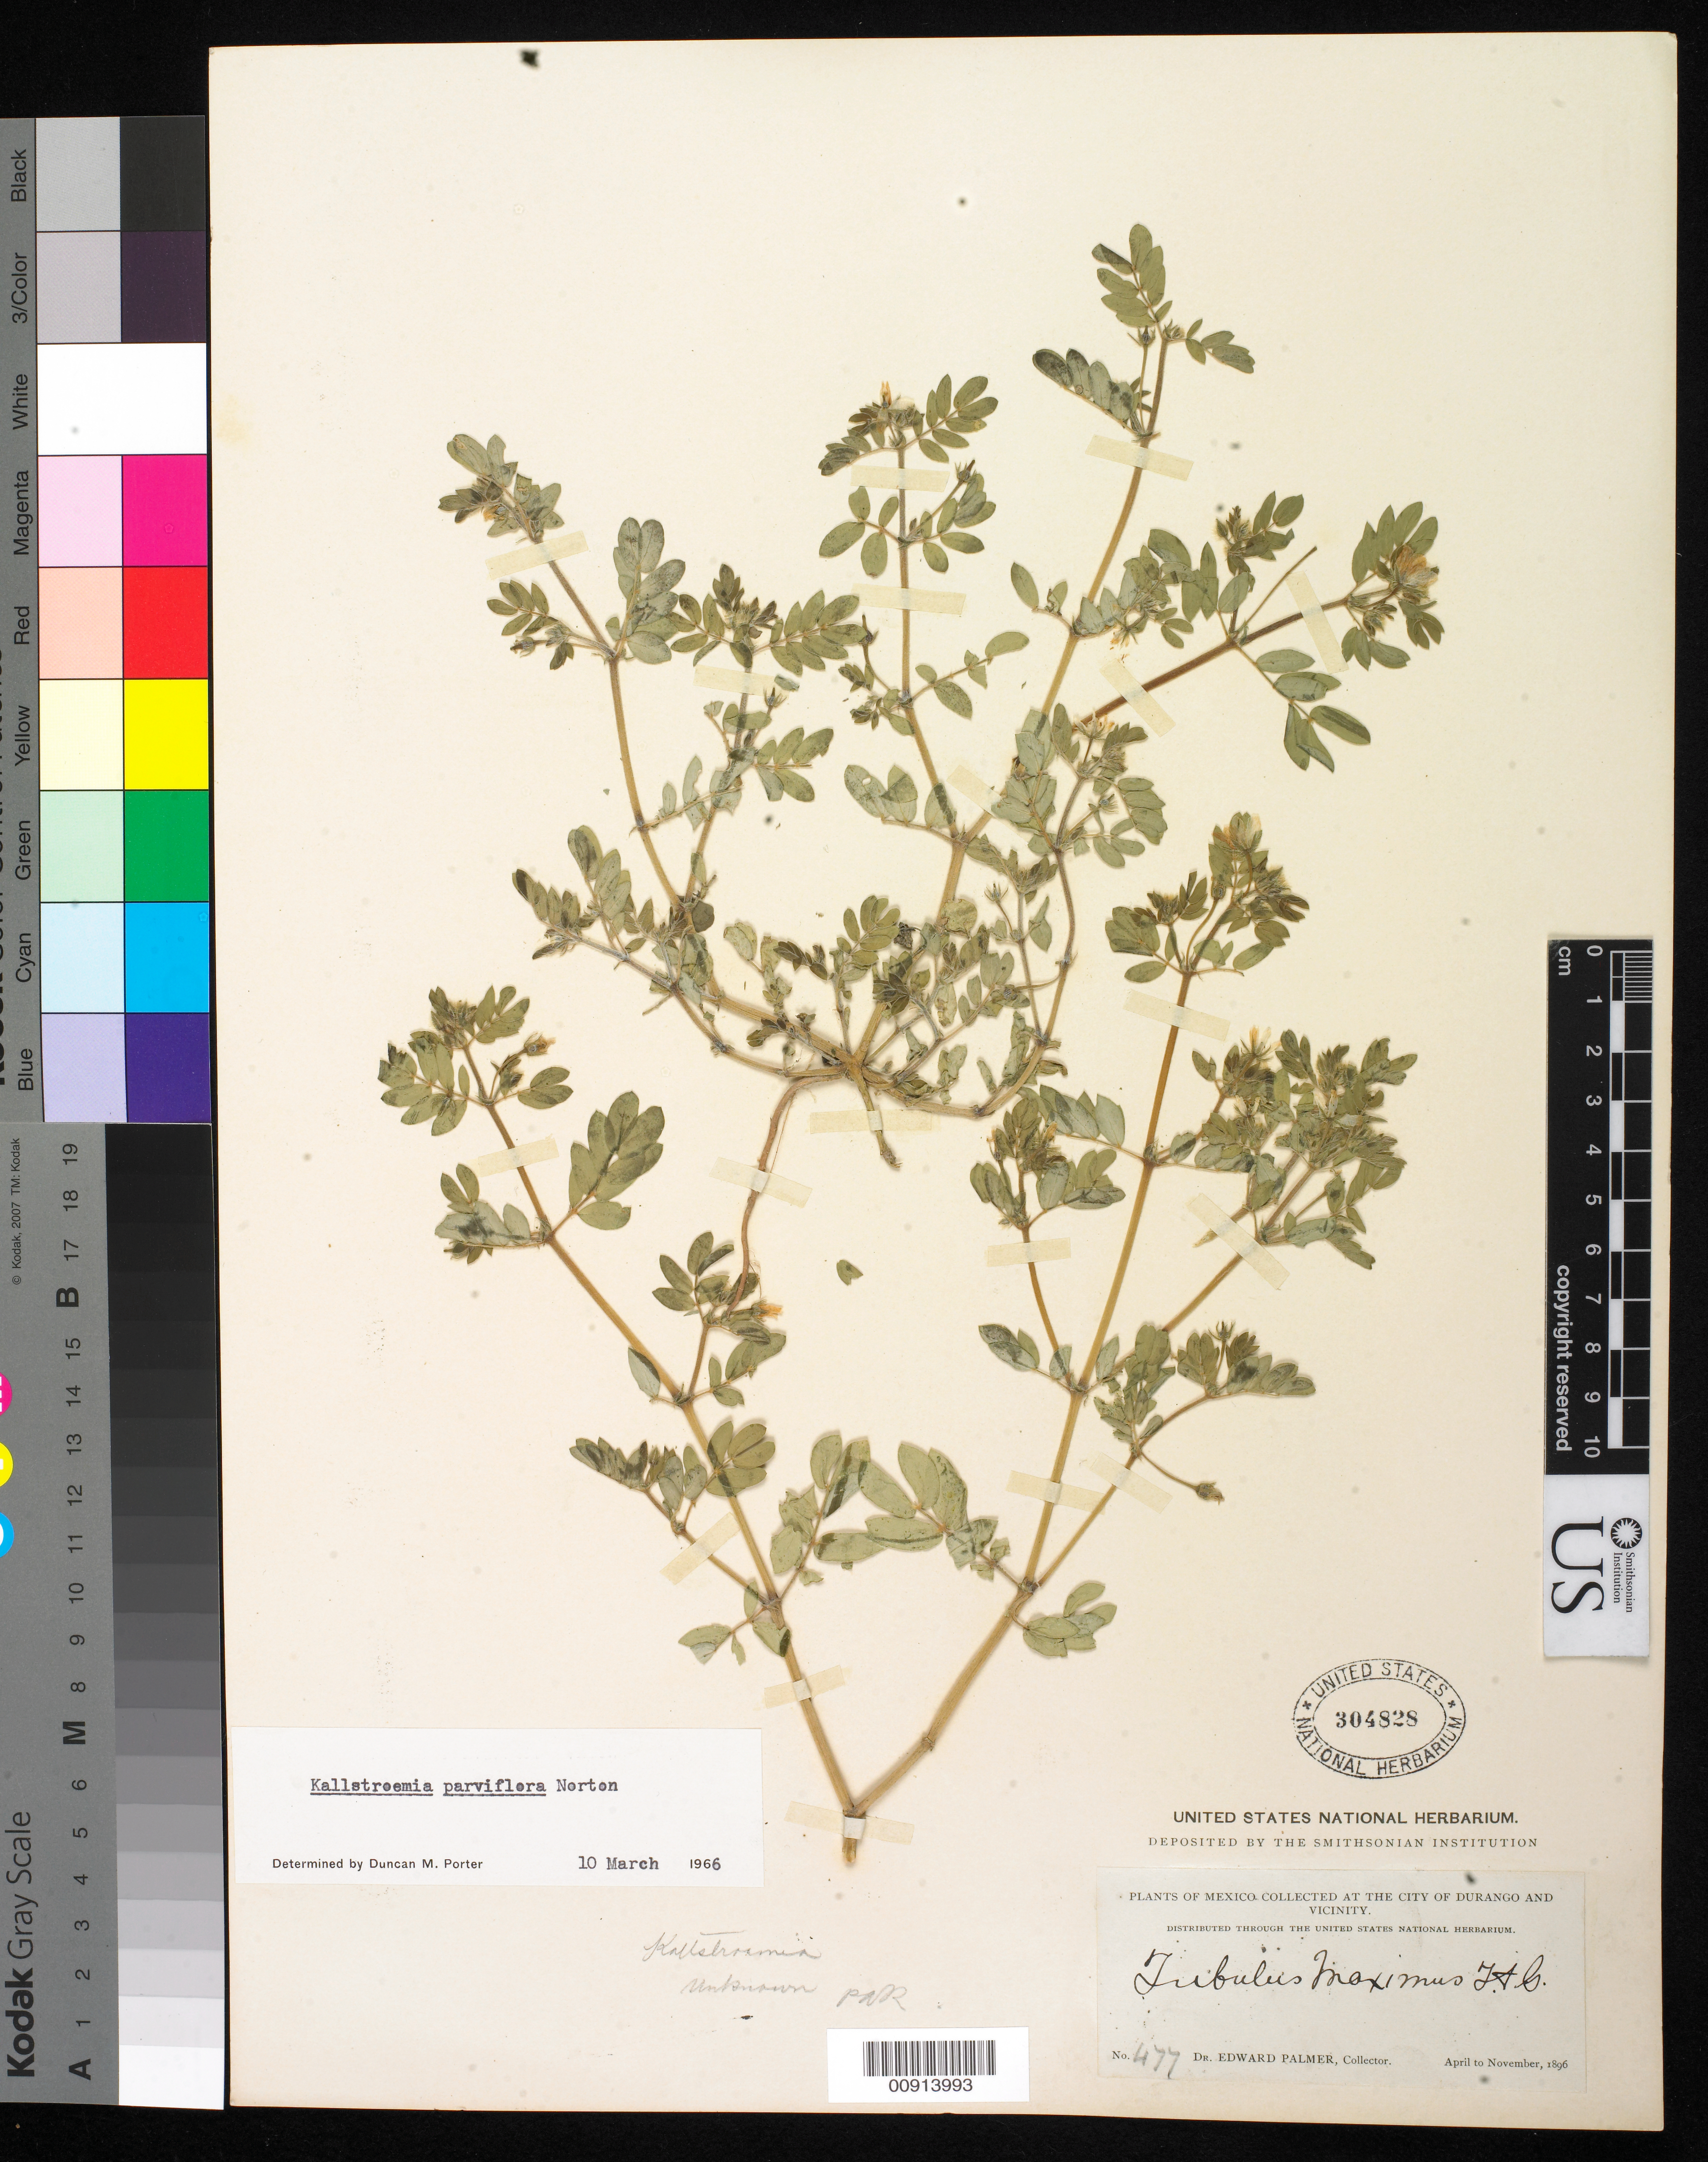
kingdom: Plantae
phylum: Tracheophyta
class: Magnoliopsida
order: Zygophyllales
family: Zygophyllaceae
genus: Kallstroemia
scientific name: Kallstroemia parviflora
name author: Norton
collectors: E. Palmer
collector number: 477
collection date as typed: Apr 1896 to -- Nov 1896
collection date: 1896-04/1896-11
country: Mexico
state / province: Durango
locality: City of Durango and vicinity.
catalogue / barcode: US 304828